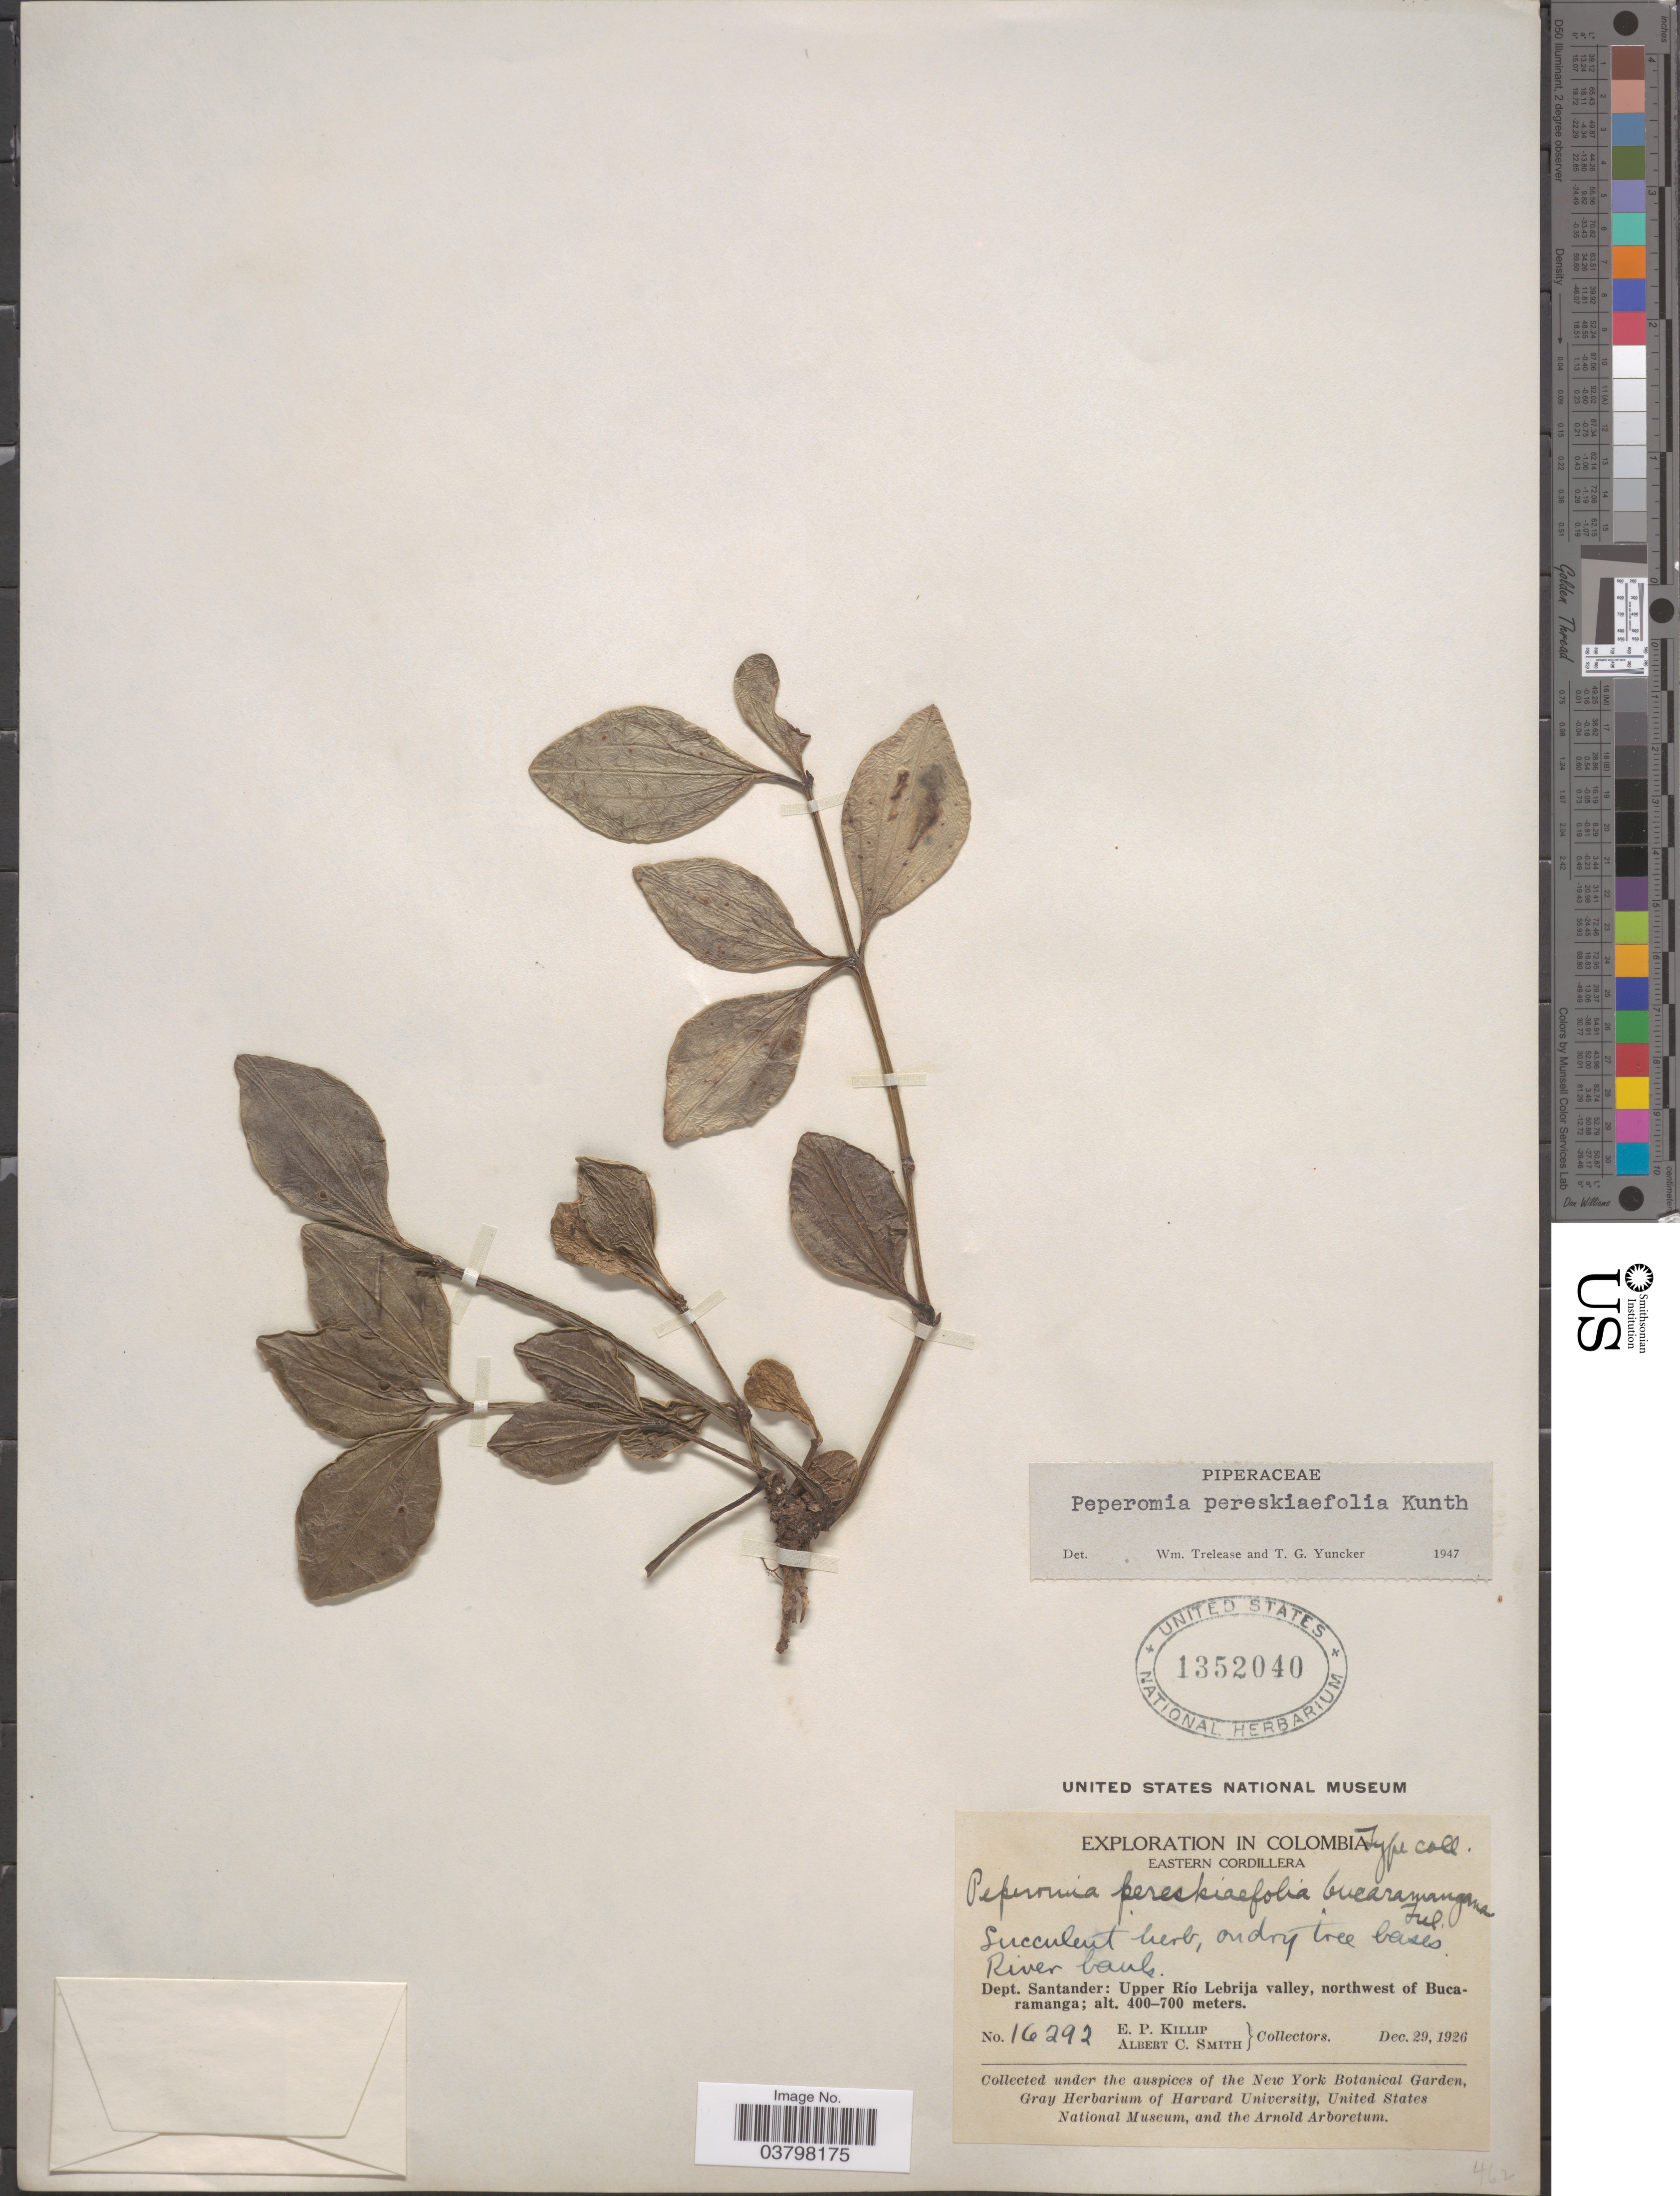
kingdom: Plantae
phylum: Tracheophyta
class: Magnoliopsida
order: Piperales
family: Piperaceae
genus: Peperomia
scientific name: Peperomia pereskiifolia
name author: (Jacq.) Kunth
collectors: E. P. Killip & A. C. Smith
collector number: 16292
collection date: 1926-12-29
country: Colombia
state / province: Santander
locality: Eastern Cordillera. Dept. Santander: Upper Río Lebrija valley, northwest of Bucaramanga.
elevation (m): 400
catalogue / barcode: US 1352040